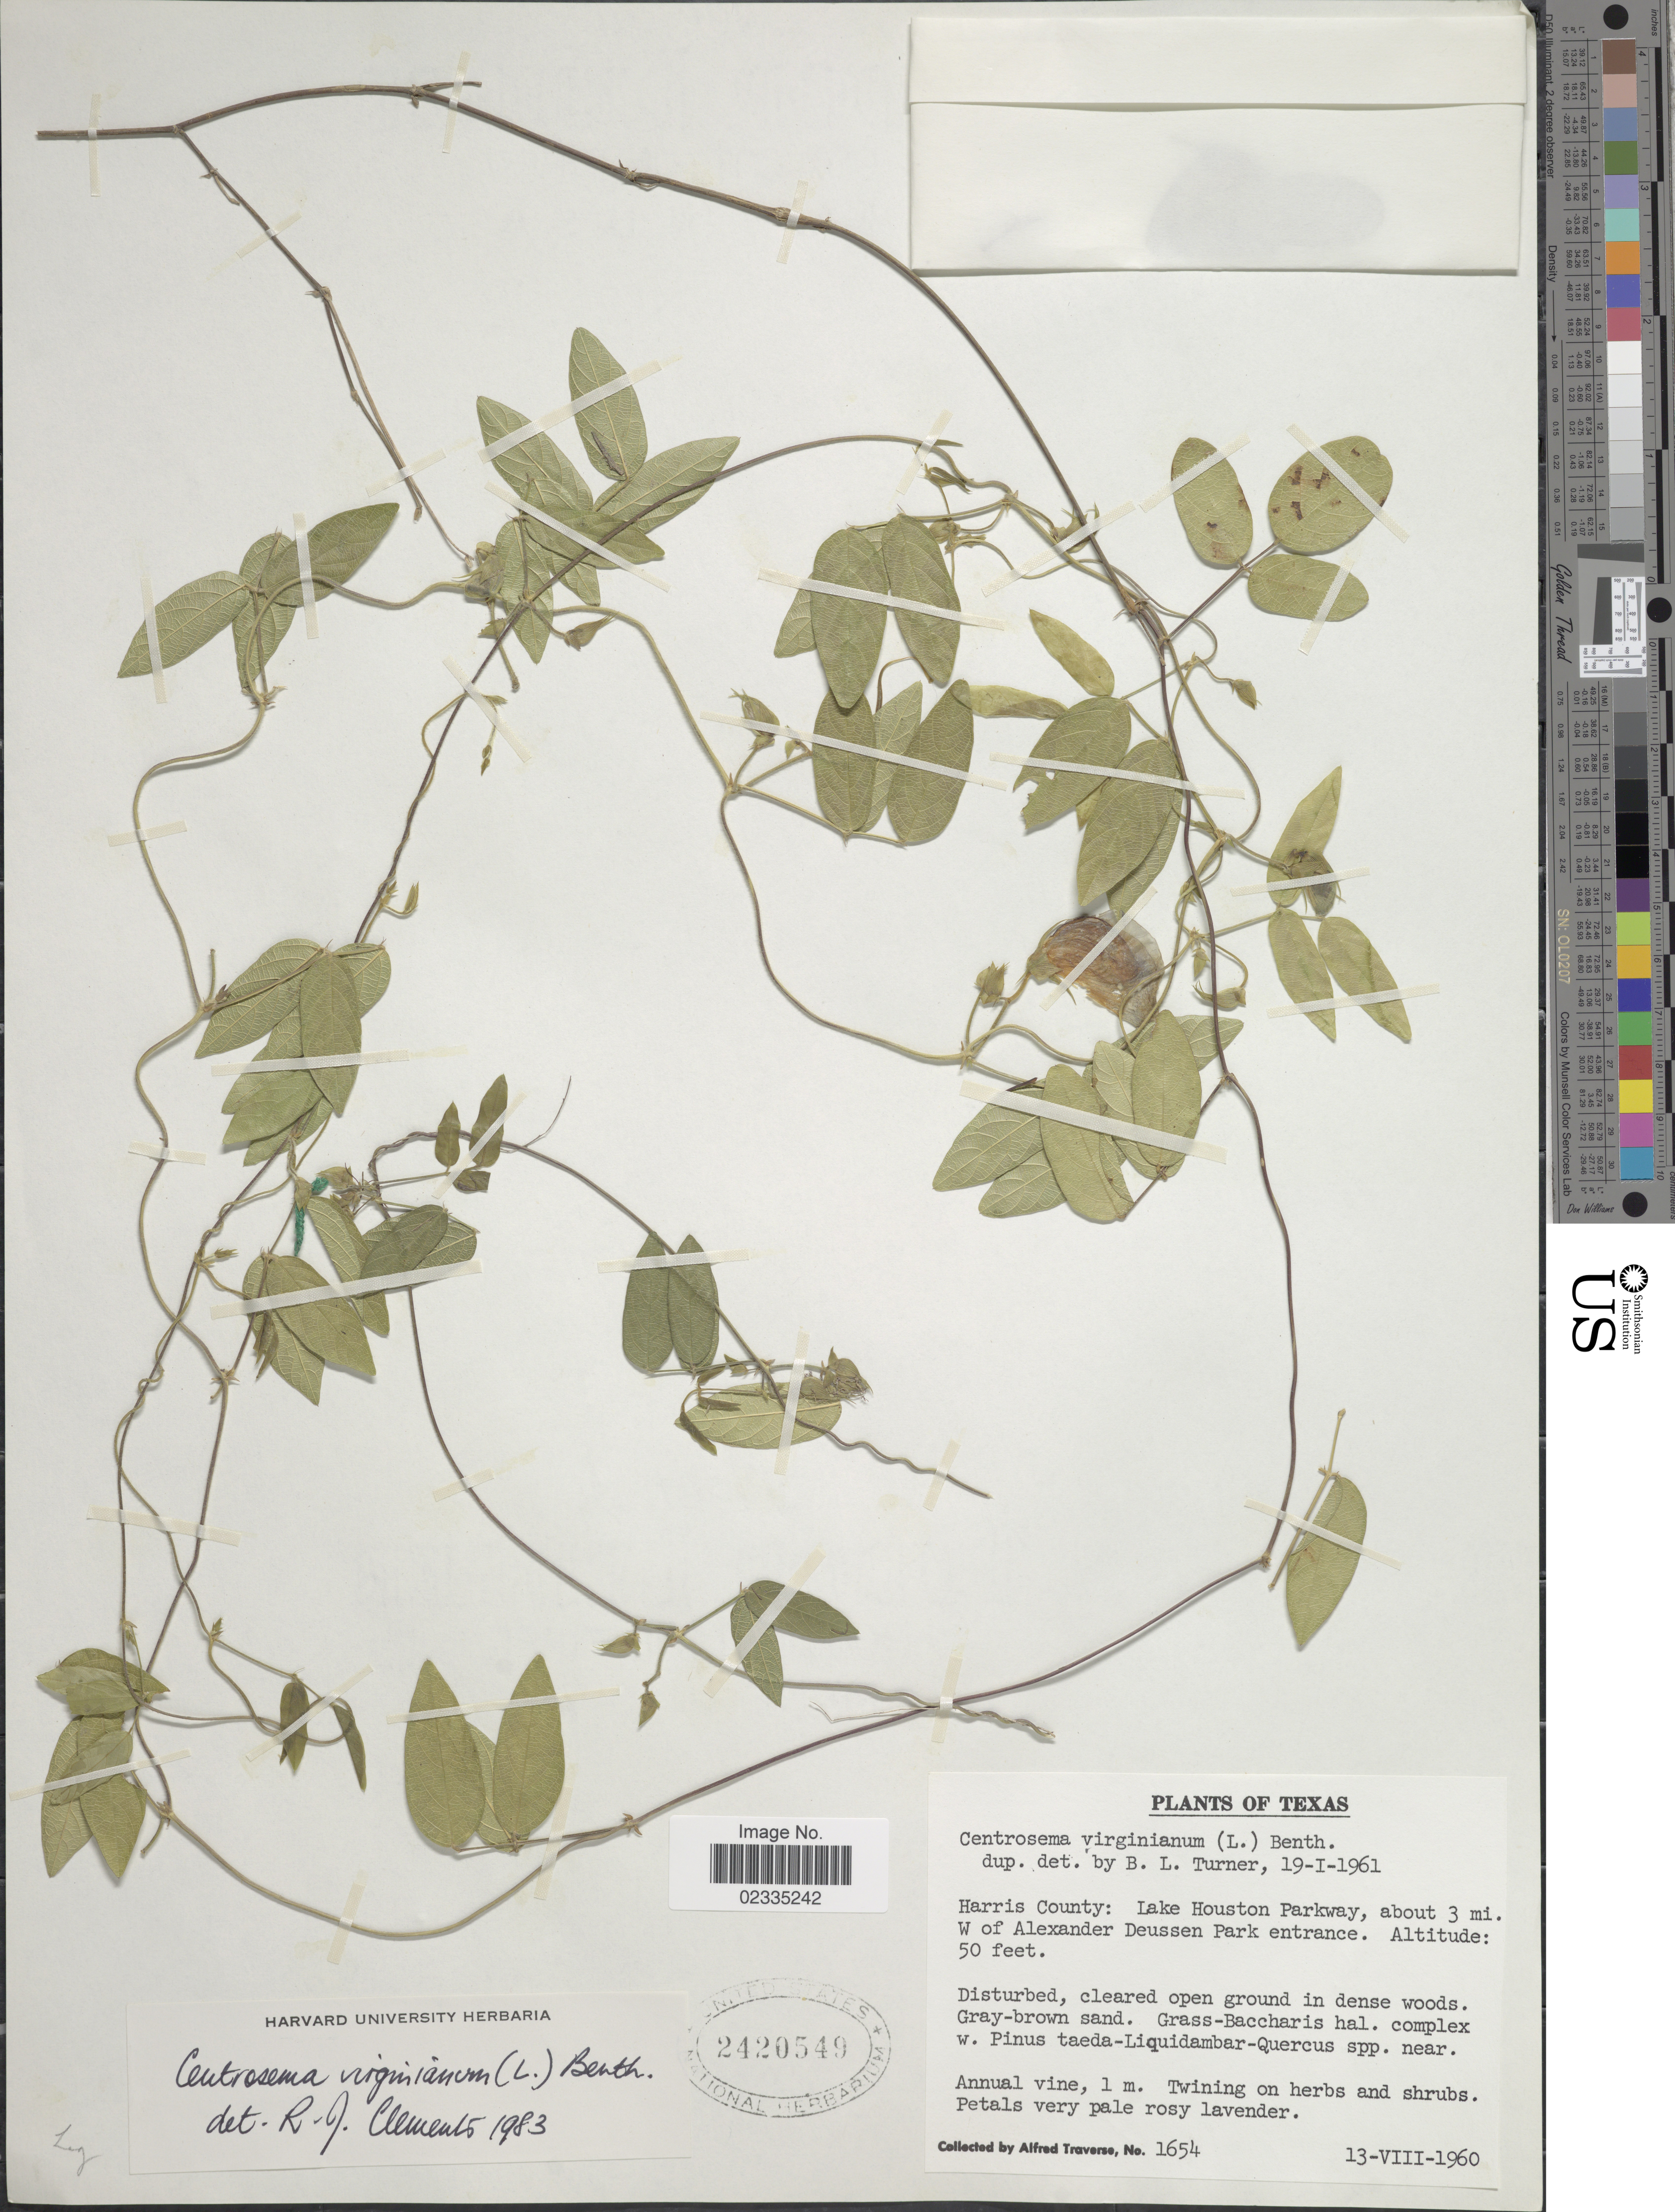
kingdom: Plantae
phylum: Tracheophyta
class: Magnoliopsida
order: Fabales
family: Fabaceae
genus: Centrosema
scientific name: Centrosema virginianum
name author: (L.) Benth.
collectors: A. Traverse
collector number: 1654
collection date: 1960-08-13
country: United States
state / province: Texas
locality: Harris County: Lake Houston Parkway, about 3 mi W of Alexander Deussen Park entrance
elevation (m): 15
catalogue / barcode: US 2420549